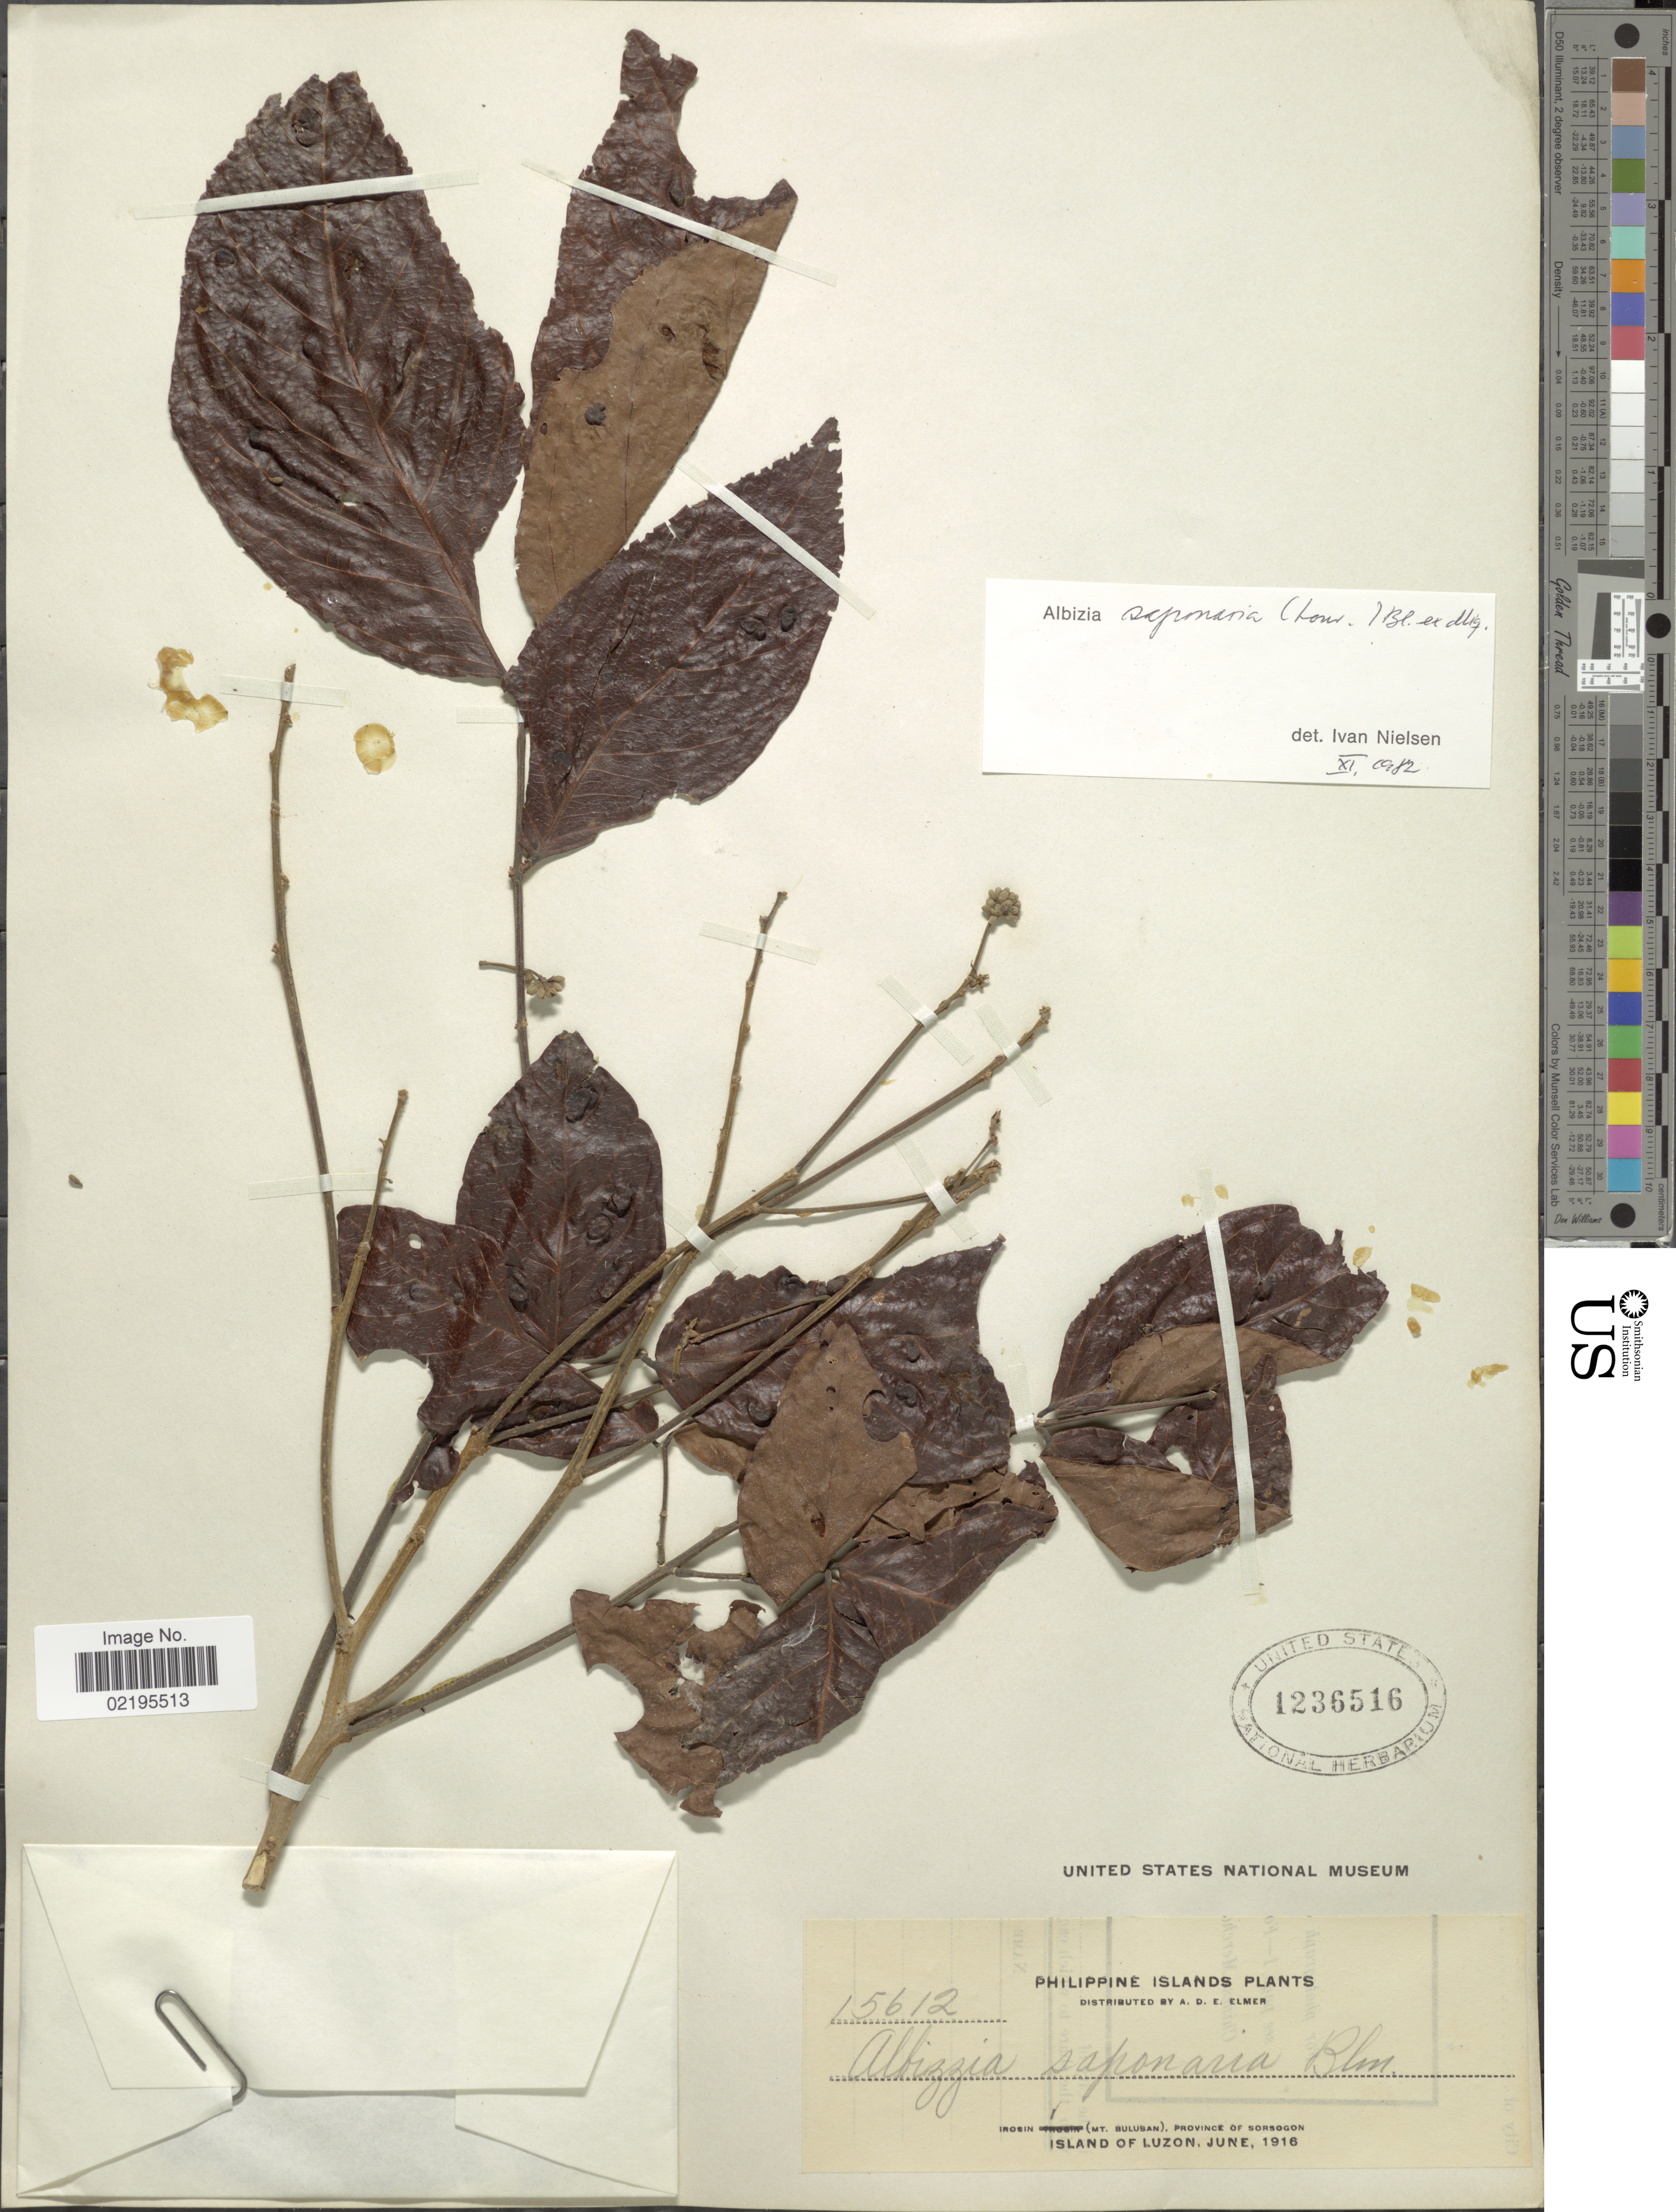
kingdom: Plantae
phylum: Tracheophyta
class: Magnoliopsida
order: Fabales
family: Fabaceae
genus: Albizia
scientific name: Albizia saponaria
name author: (Lour.) Blume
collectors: A. D. E. Elmer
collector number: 15612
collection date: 1916-06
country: Philippines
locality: Irosin (Mt. Bulusan), Province of Sorsogon, Island of Luzon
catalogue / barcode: US 1236516